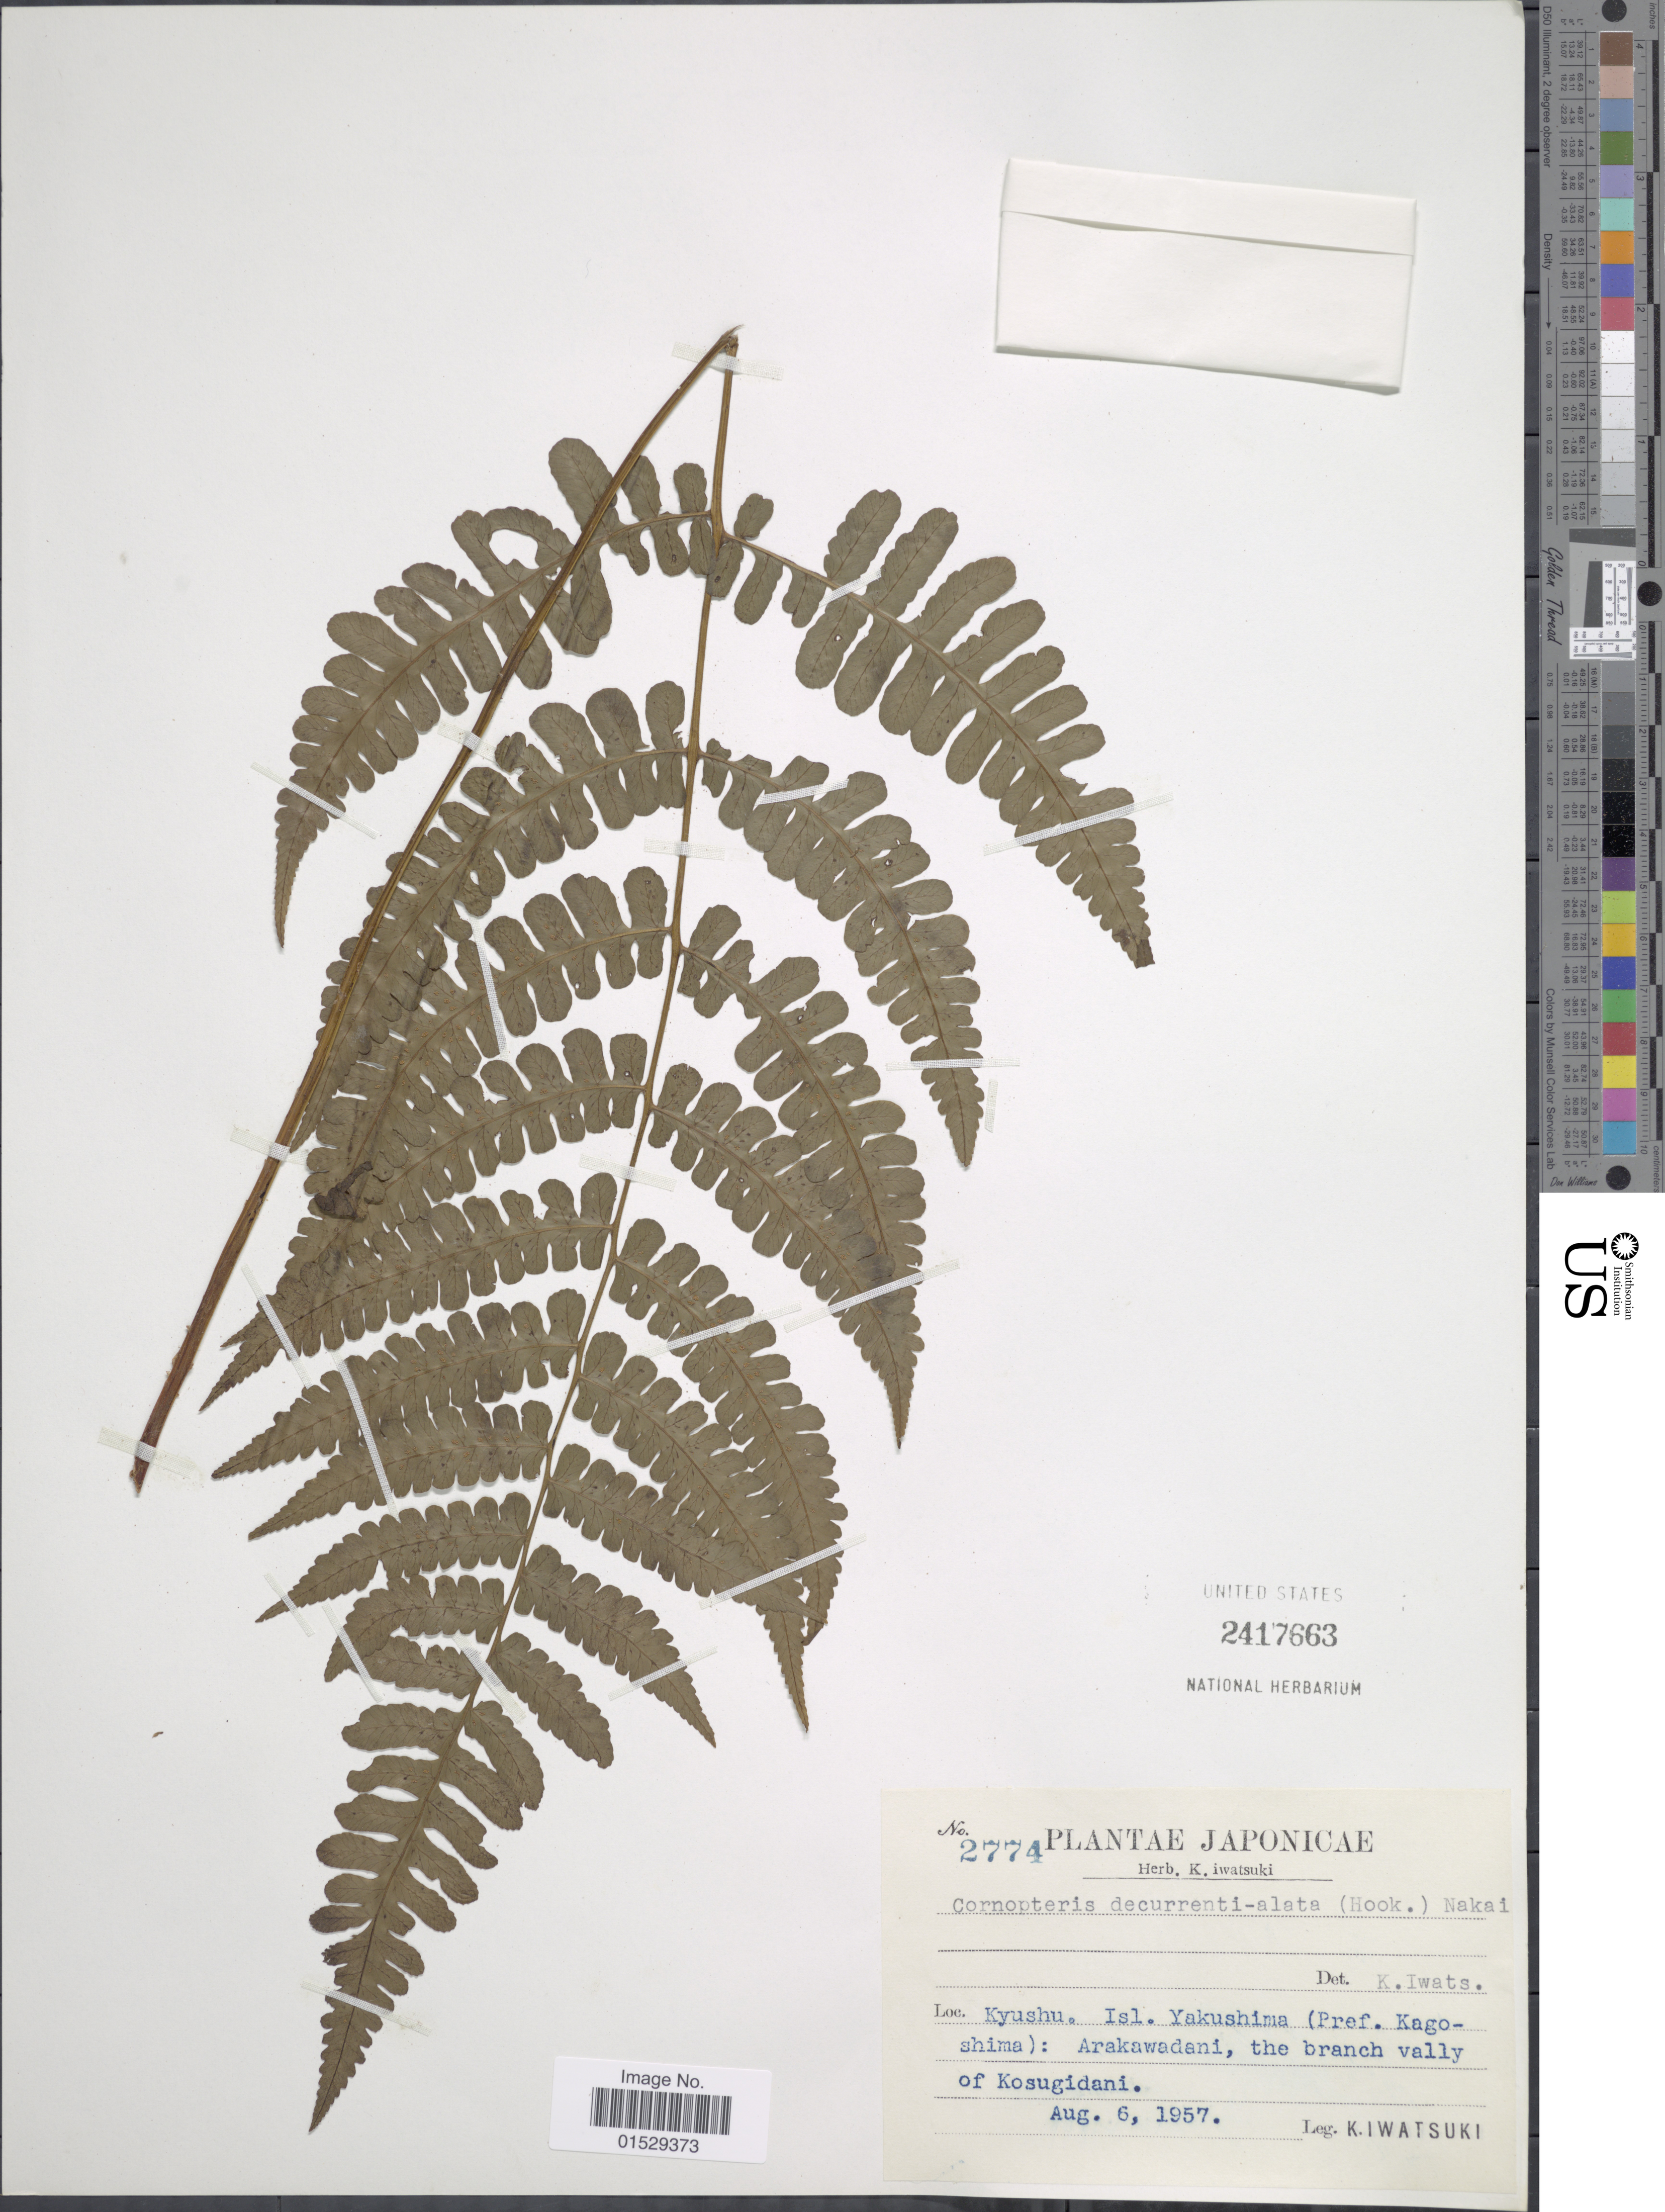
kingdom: Plantae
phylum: Tracheophyta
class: Polypodiopsida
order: Polypodiales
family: Athyriaceae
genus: Cornopteris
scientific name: Cornopteris decurrentialata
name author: (Hook.) Nakai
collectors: K. Iwatsuki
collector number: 2774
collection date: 1957-08-06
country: Japan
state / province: Kagosima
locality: Japonicae, Kyushu. Isl. Yakushima (Pref. Kagoshima): Arakawadani, the branch valley of Kosugidani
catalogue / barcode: US 2417663